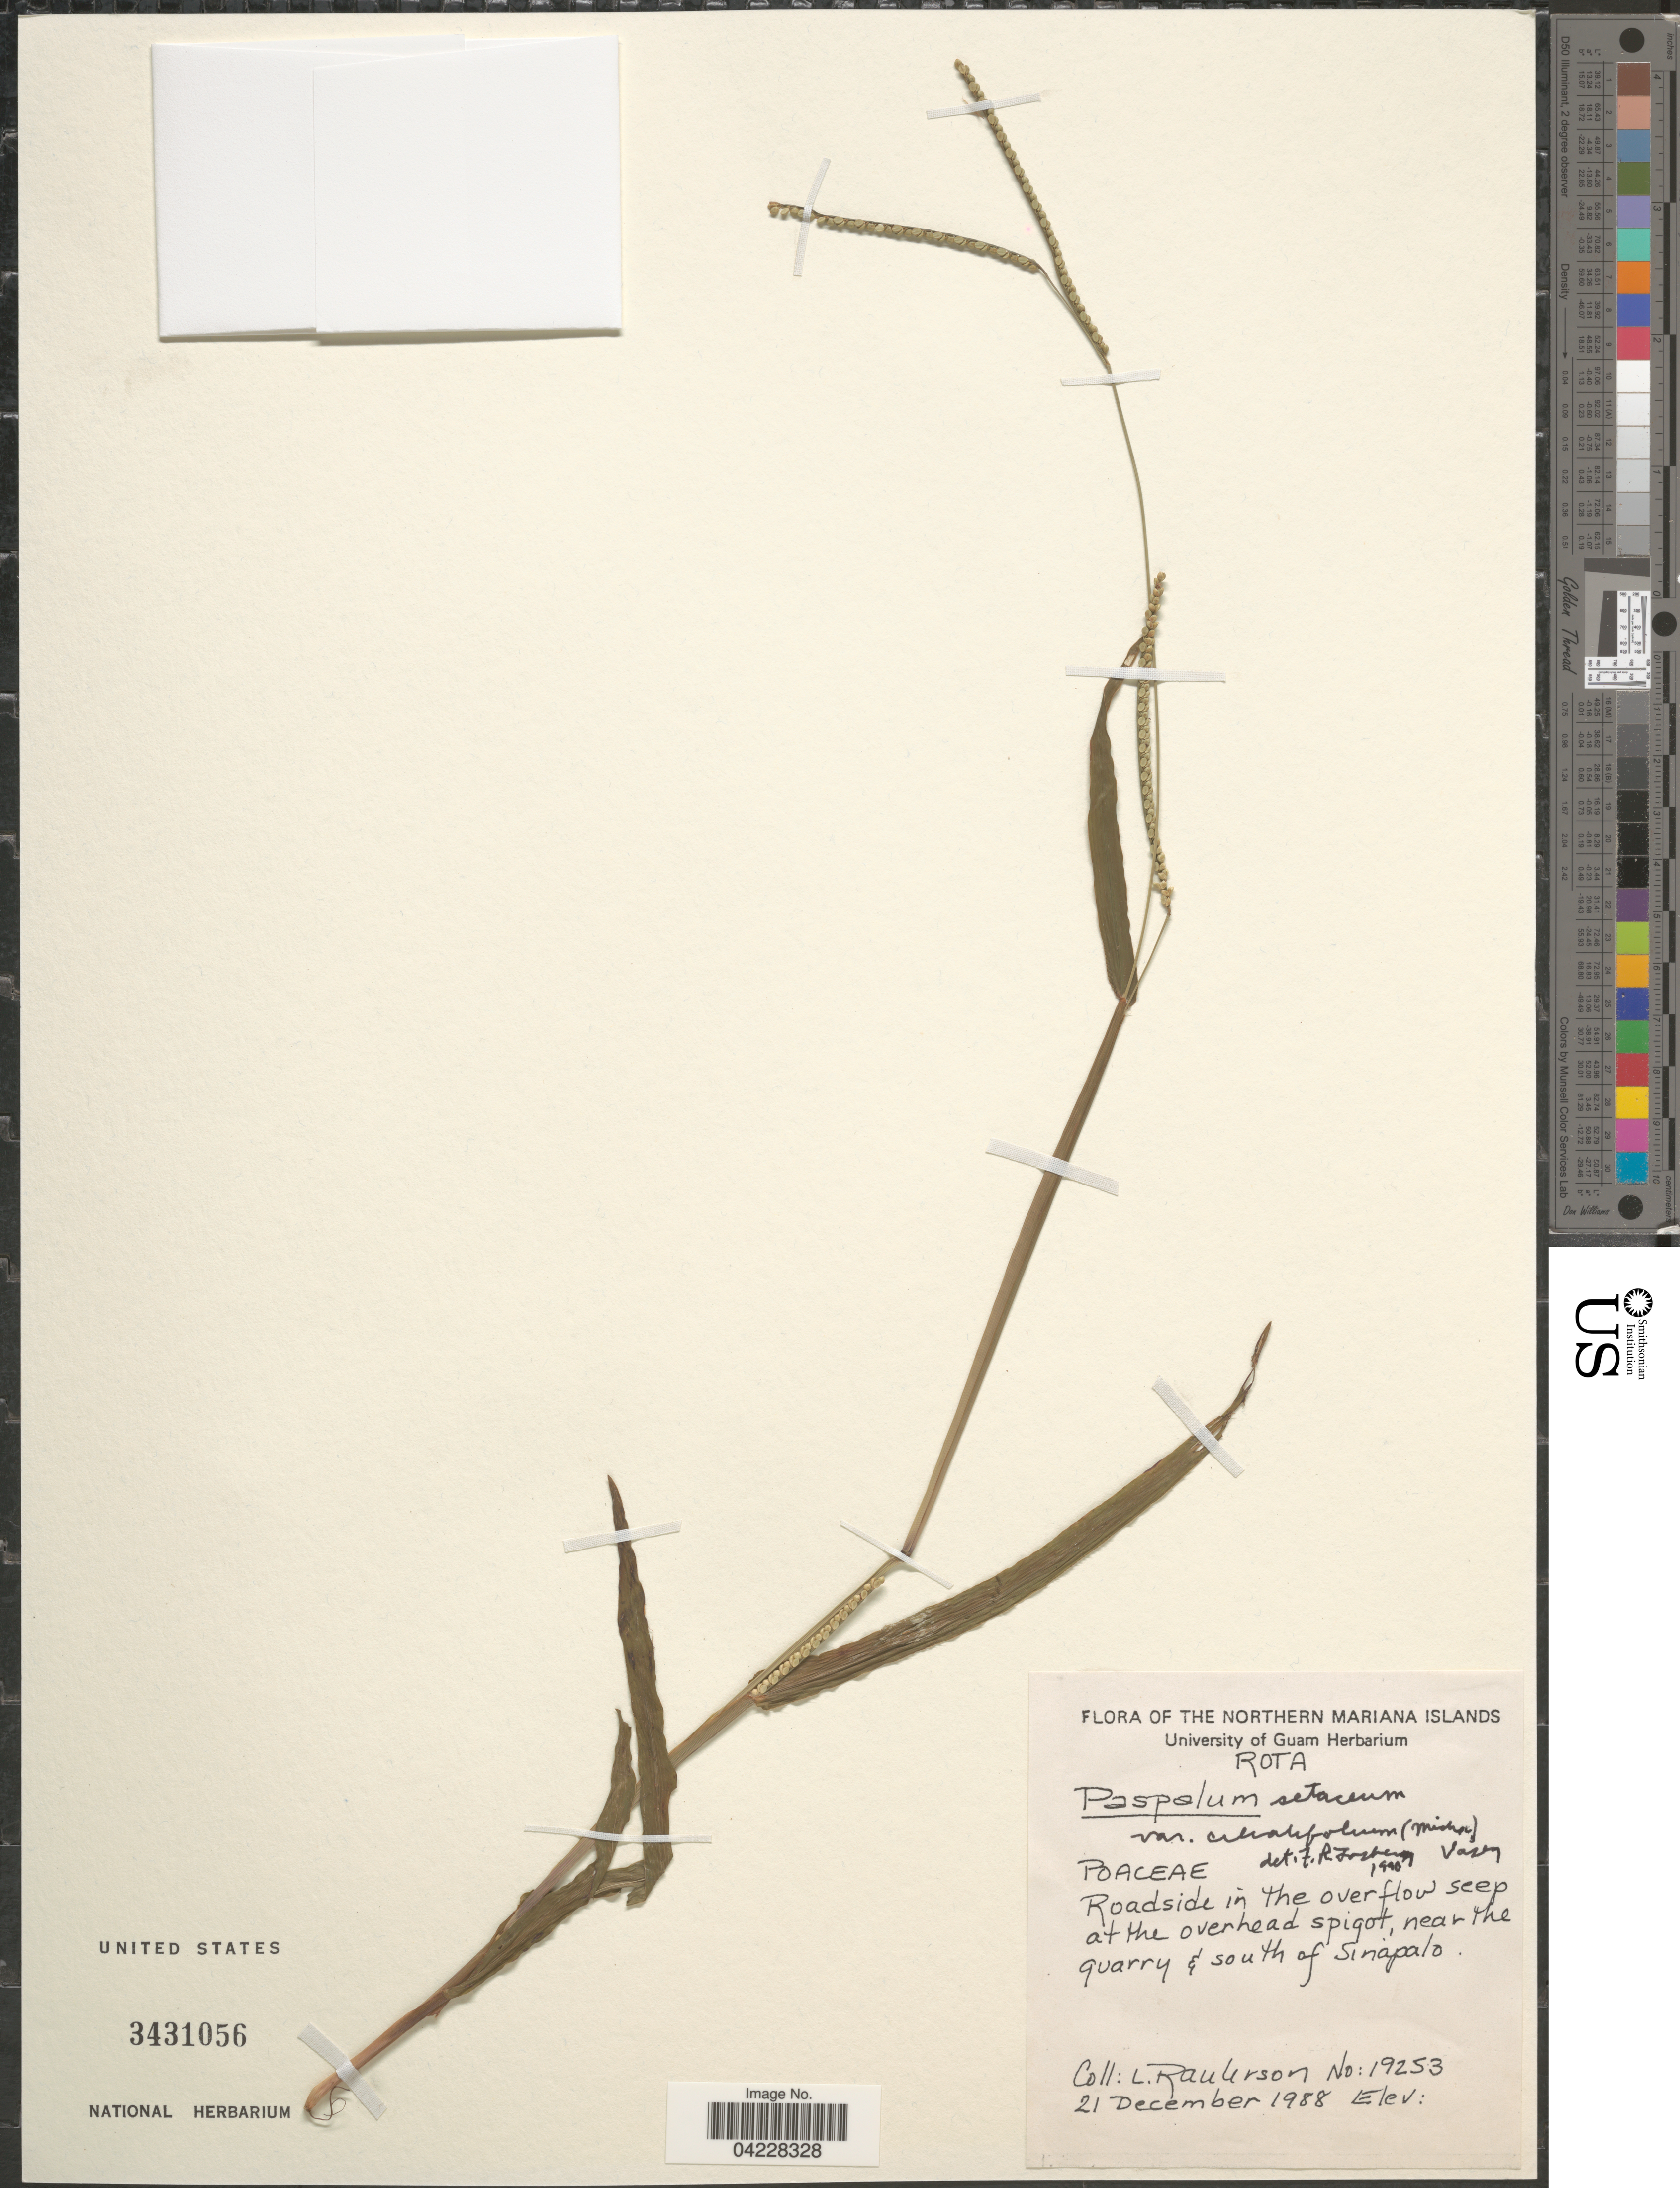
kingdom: Plantae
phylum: Tracheophyta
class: Liliopsida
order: Poales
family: Poaceae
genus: Paspalum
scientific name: Paspalum setaceum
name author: Michx.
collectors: L. Raulerson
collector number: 19253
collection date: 1988-12-21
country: Northern Mariana Islands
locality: Rota. Roadside in the overflow seep at the overhead spigot, near the quarry & south of Sinapalo.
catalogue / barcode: US 3431056